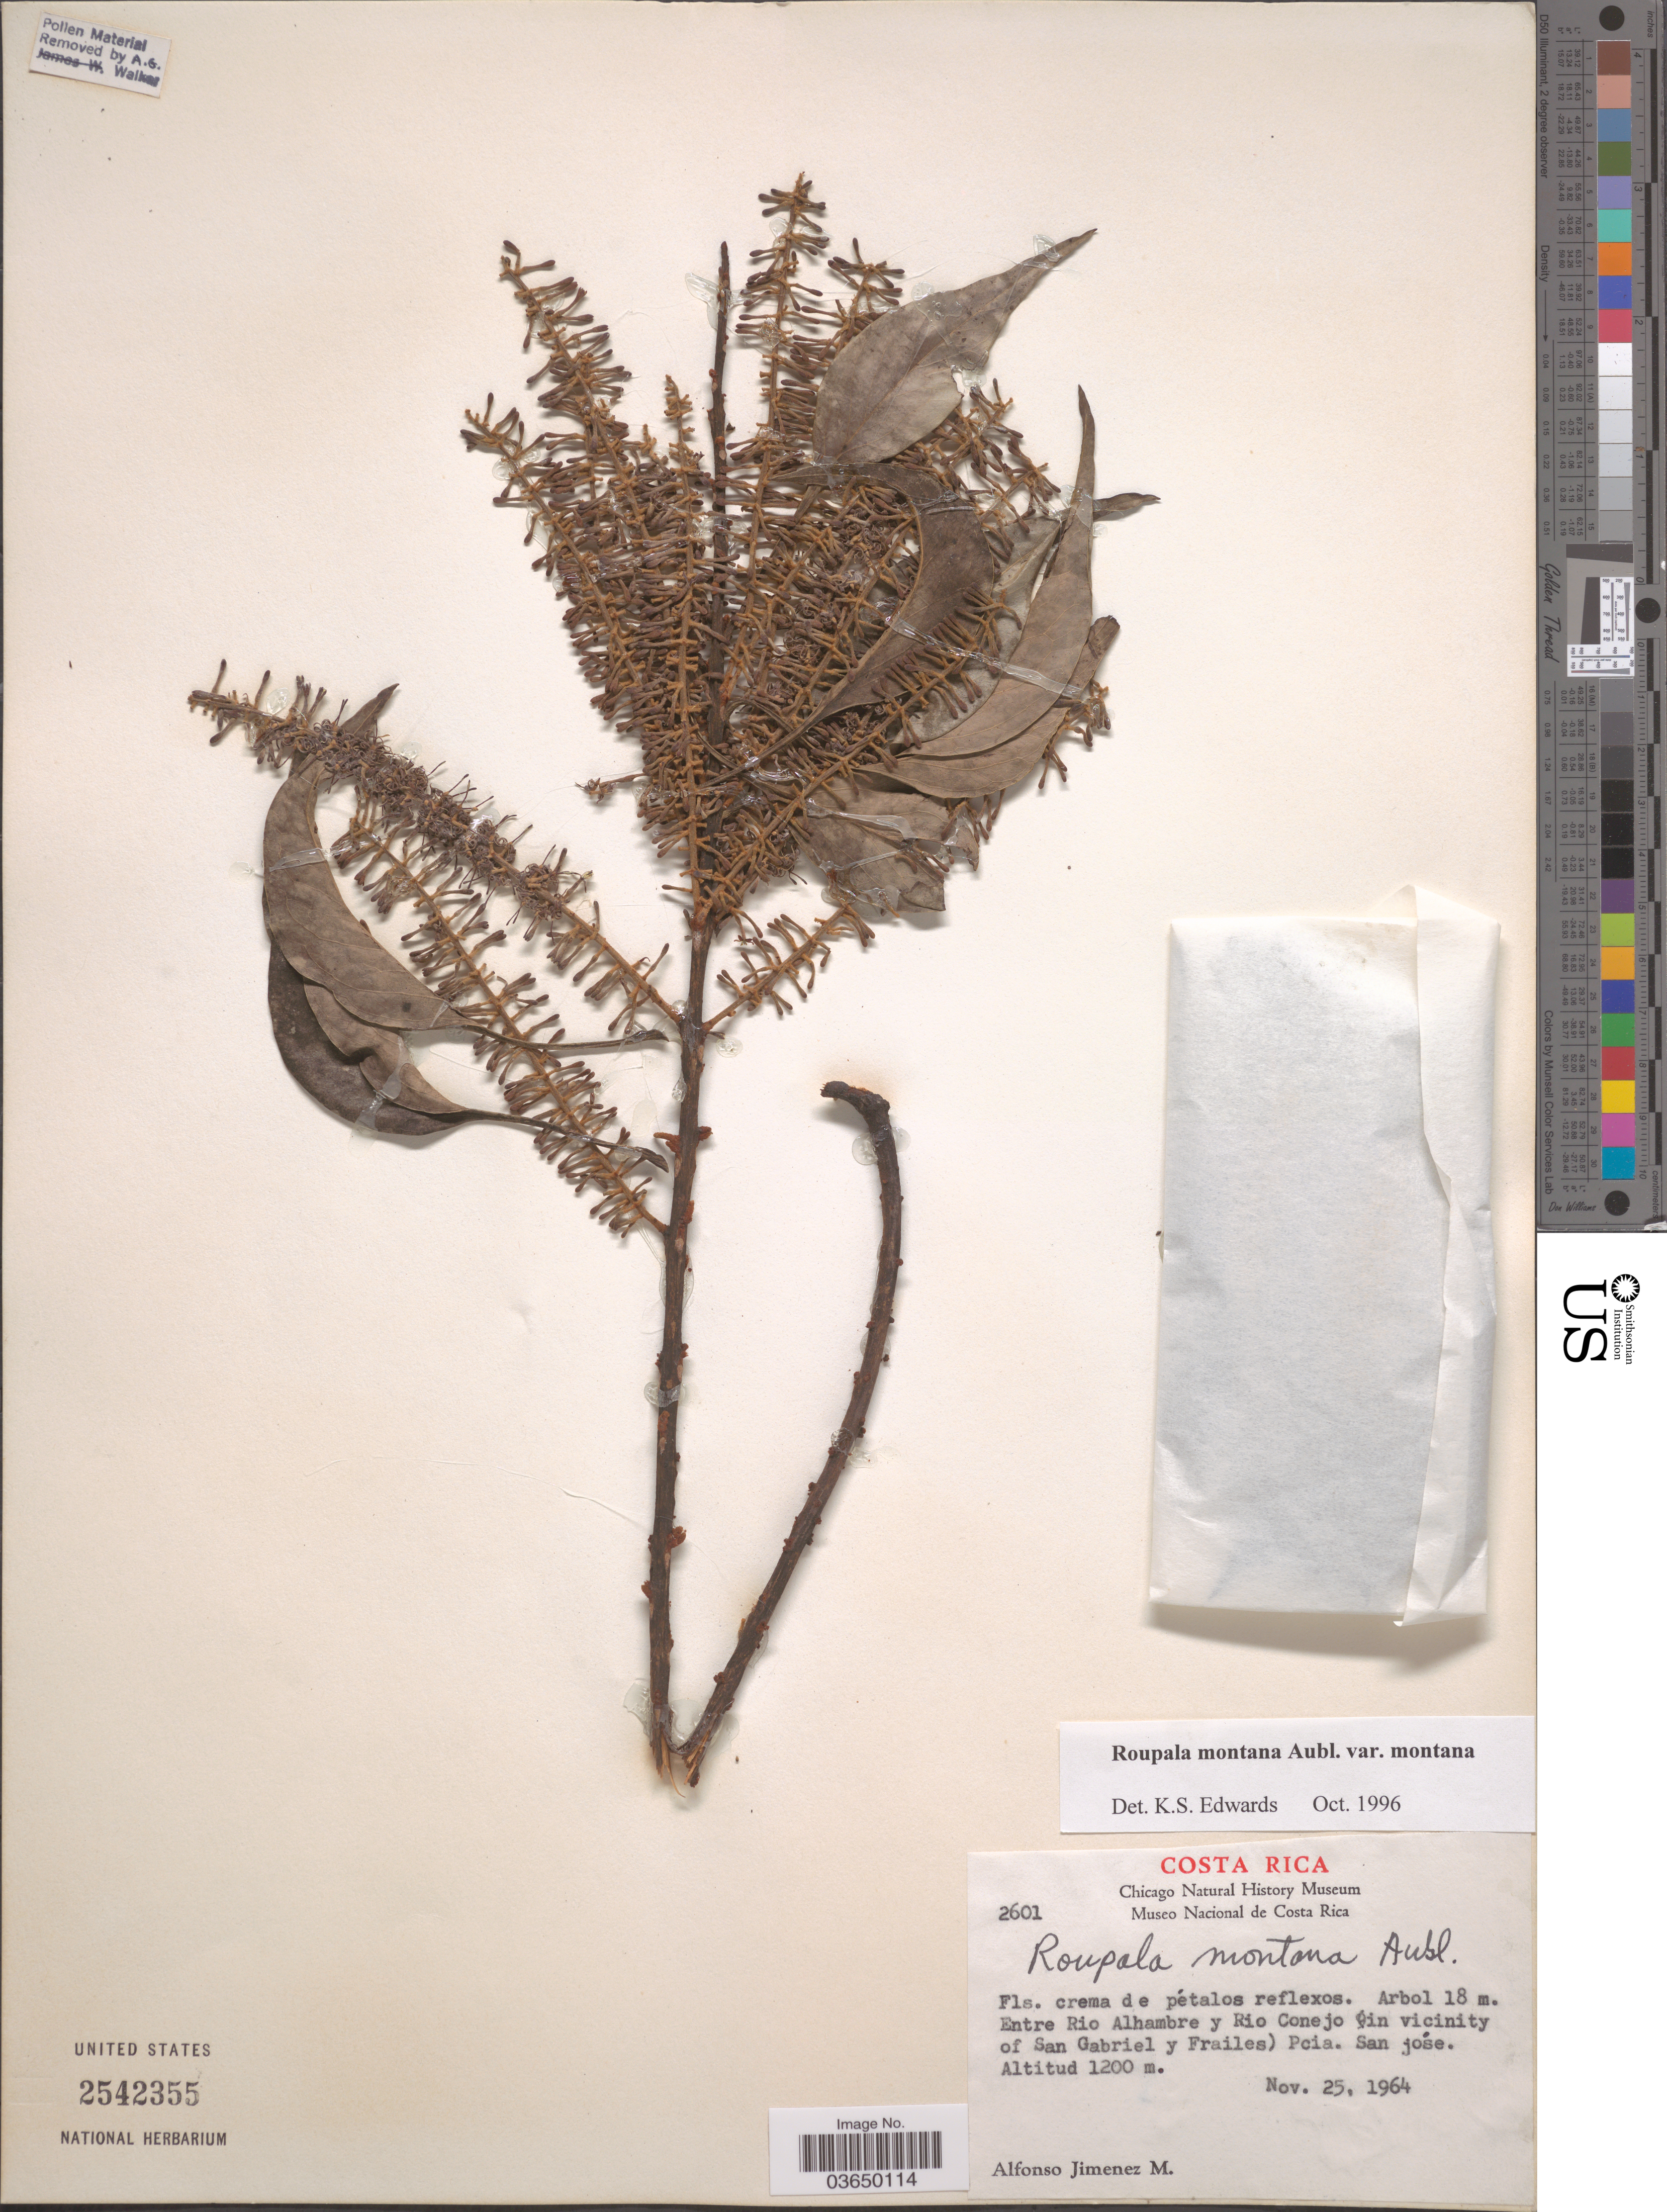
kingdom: Plantae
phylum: Tracheophyta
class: Magnoliopsida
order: Proteales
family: Proteaceae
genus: Roupala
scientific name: Roupala montana var. montana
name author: Aubl.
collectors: A. Jimenez M.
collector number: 2601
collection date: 1964-11-25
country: Costa Rica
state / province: San José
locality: Entre Rio Alhambre y Rio Conejo (in vicinity of San Gabriel y Frailes).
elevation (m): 1200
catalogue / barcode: US 2542355